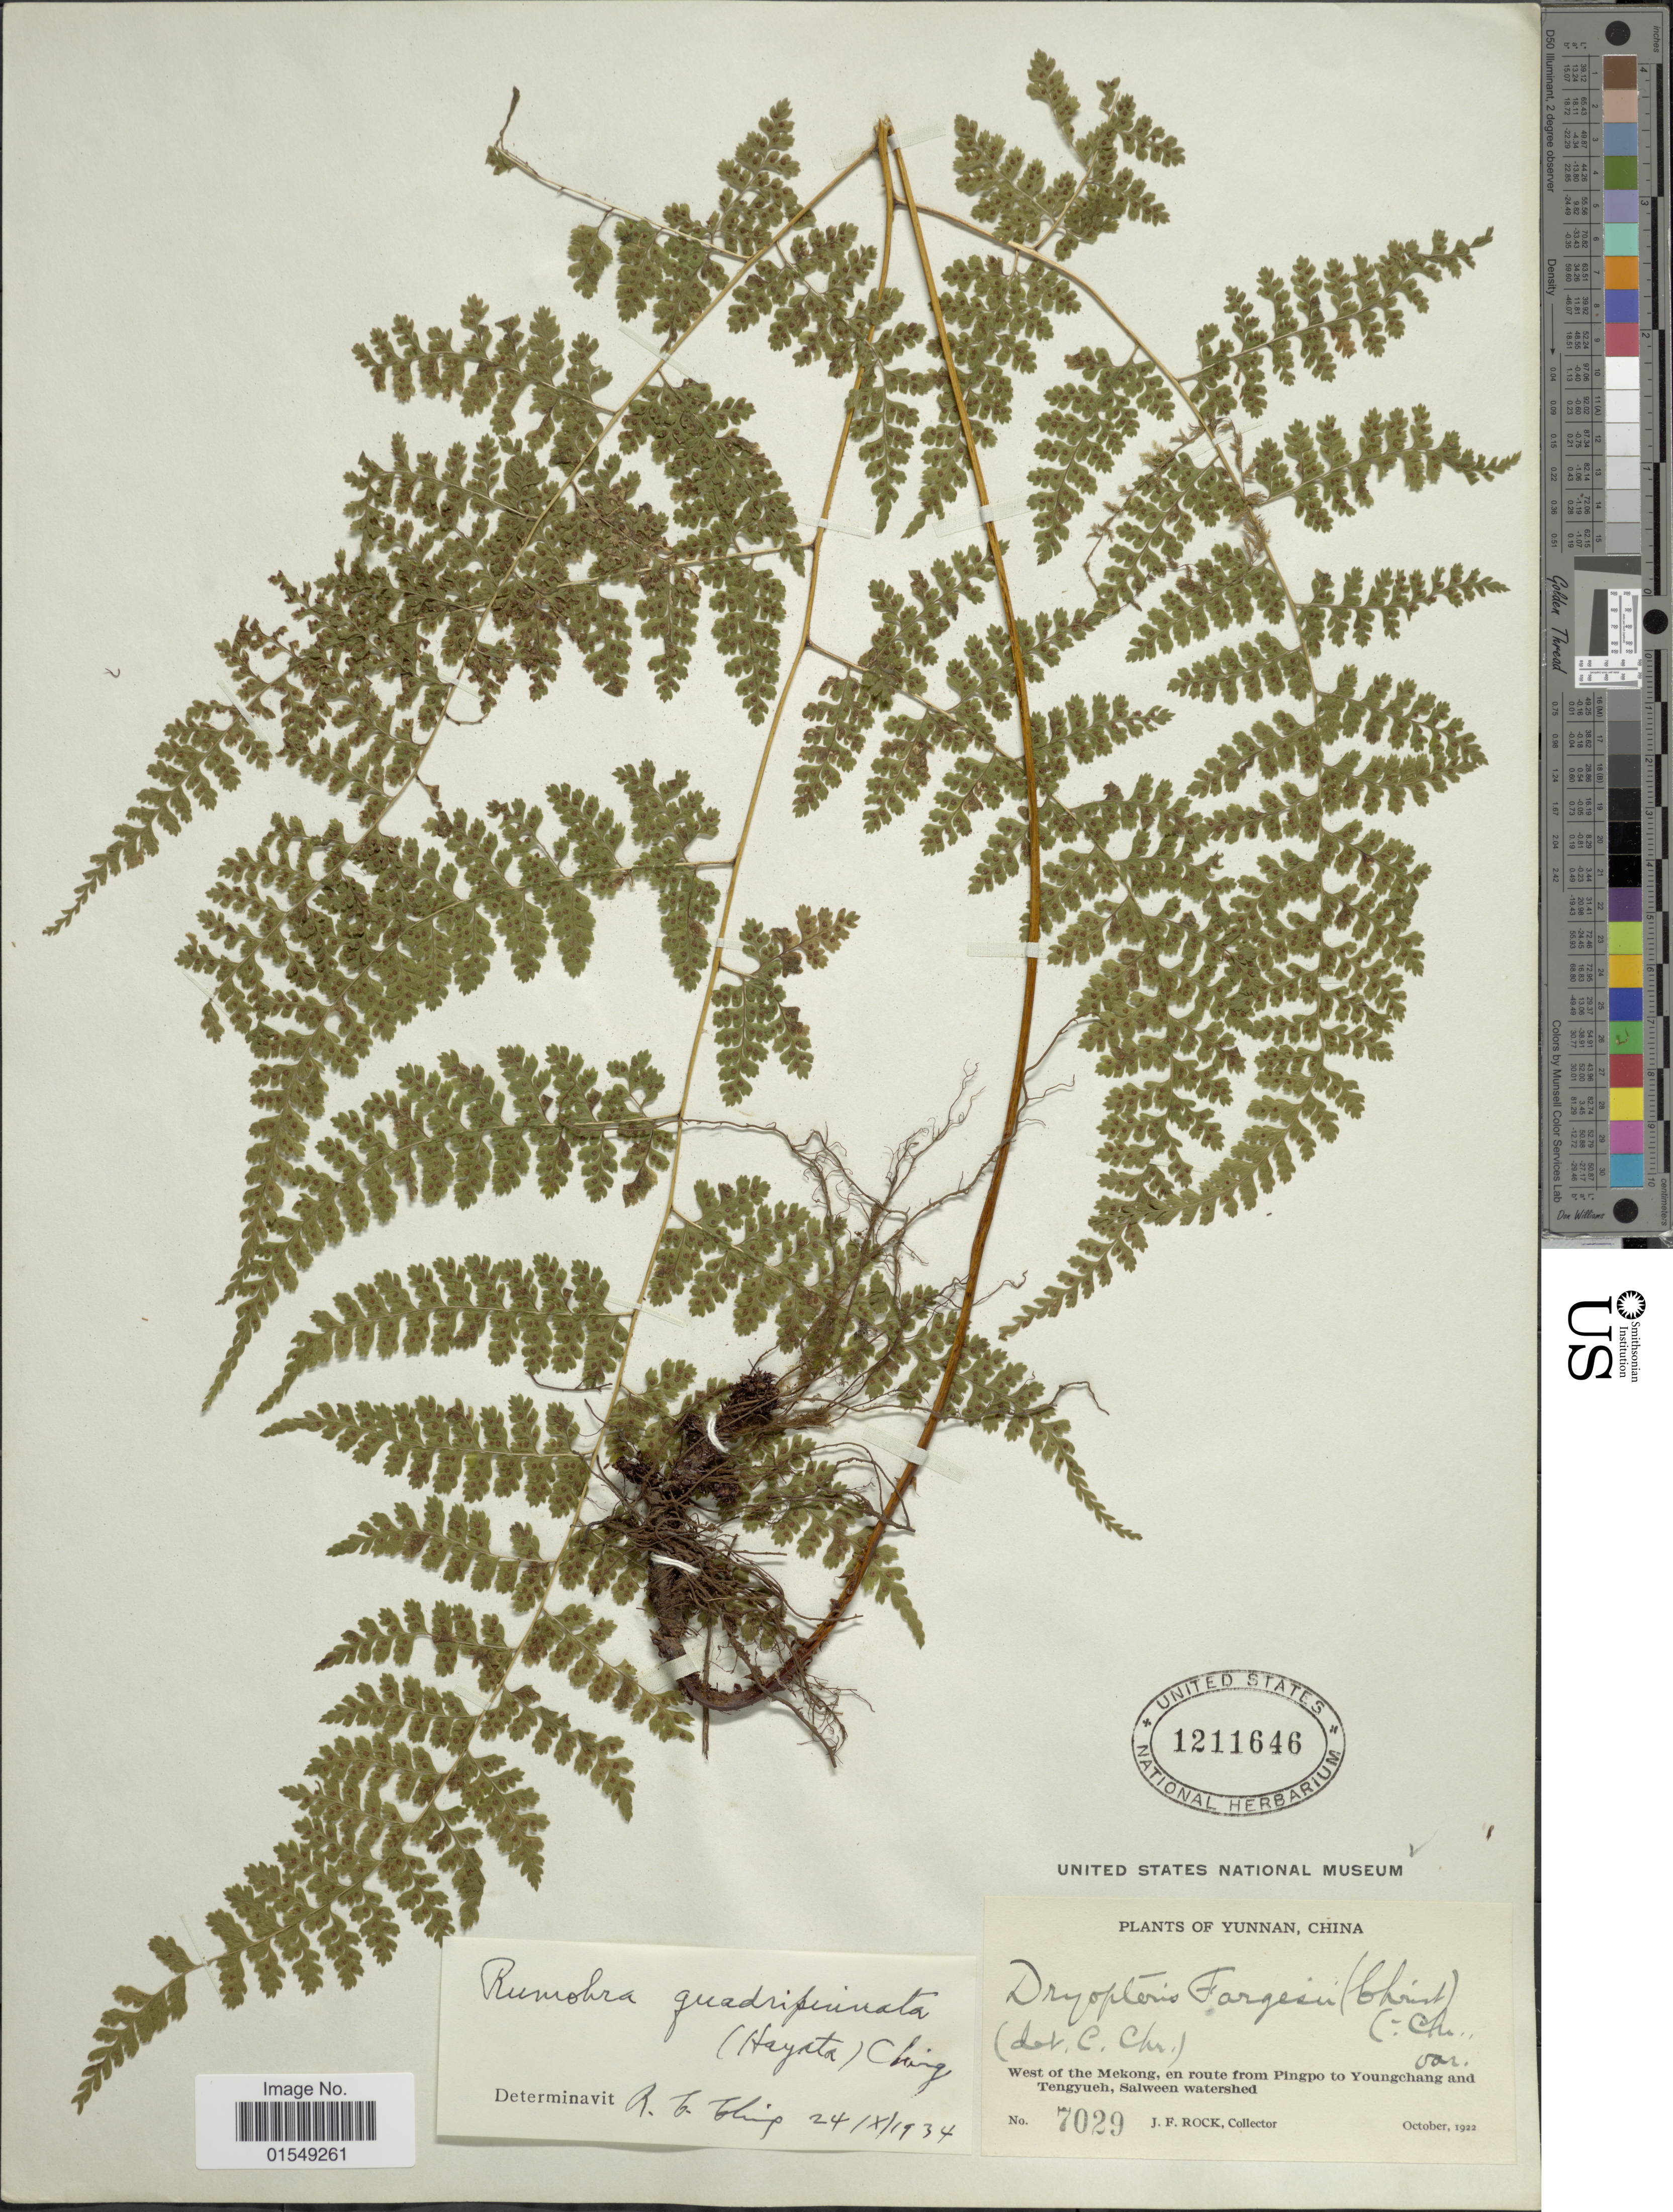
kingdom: Plantae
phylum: Tracheophyta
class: Polypodiopsida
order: Polypodiales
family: Dryopteridaceae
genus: Arachniodes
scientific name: Arachniodes quadripinnata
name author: (Hayata) Seriz.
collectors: J. Rock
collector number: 7029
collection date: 1922-10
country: China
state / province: Yunnan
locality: West of Mekong, en route from Pingpo to Youngchang and Tengyueh, Salween watershed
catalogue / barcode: US 1211646